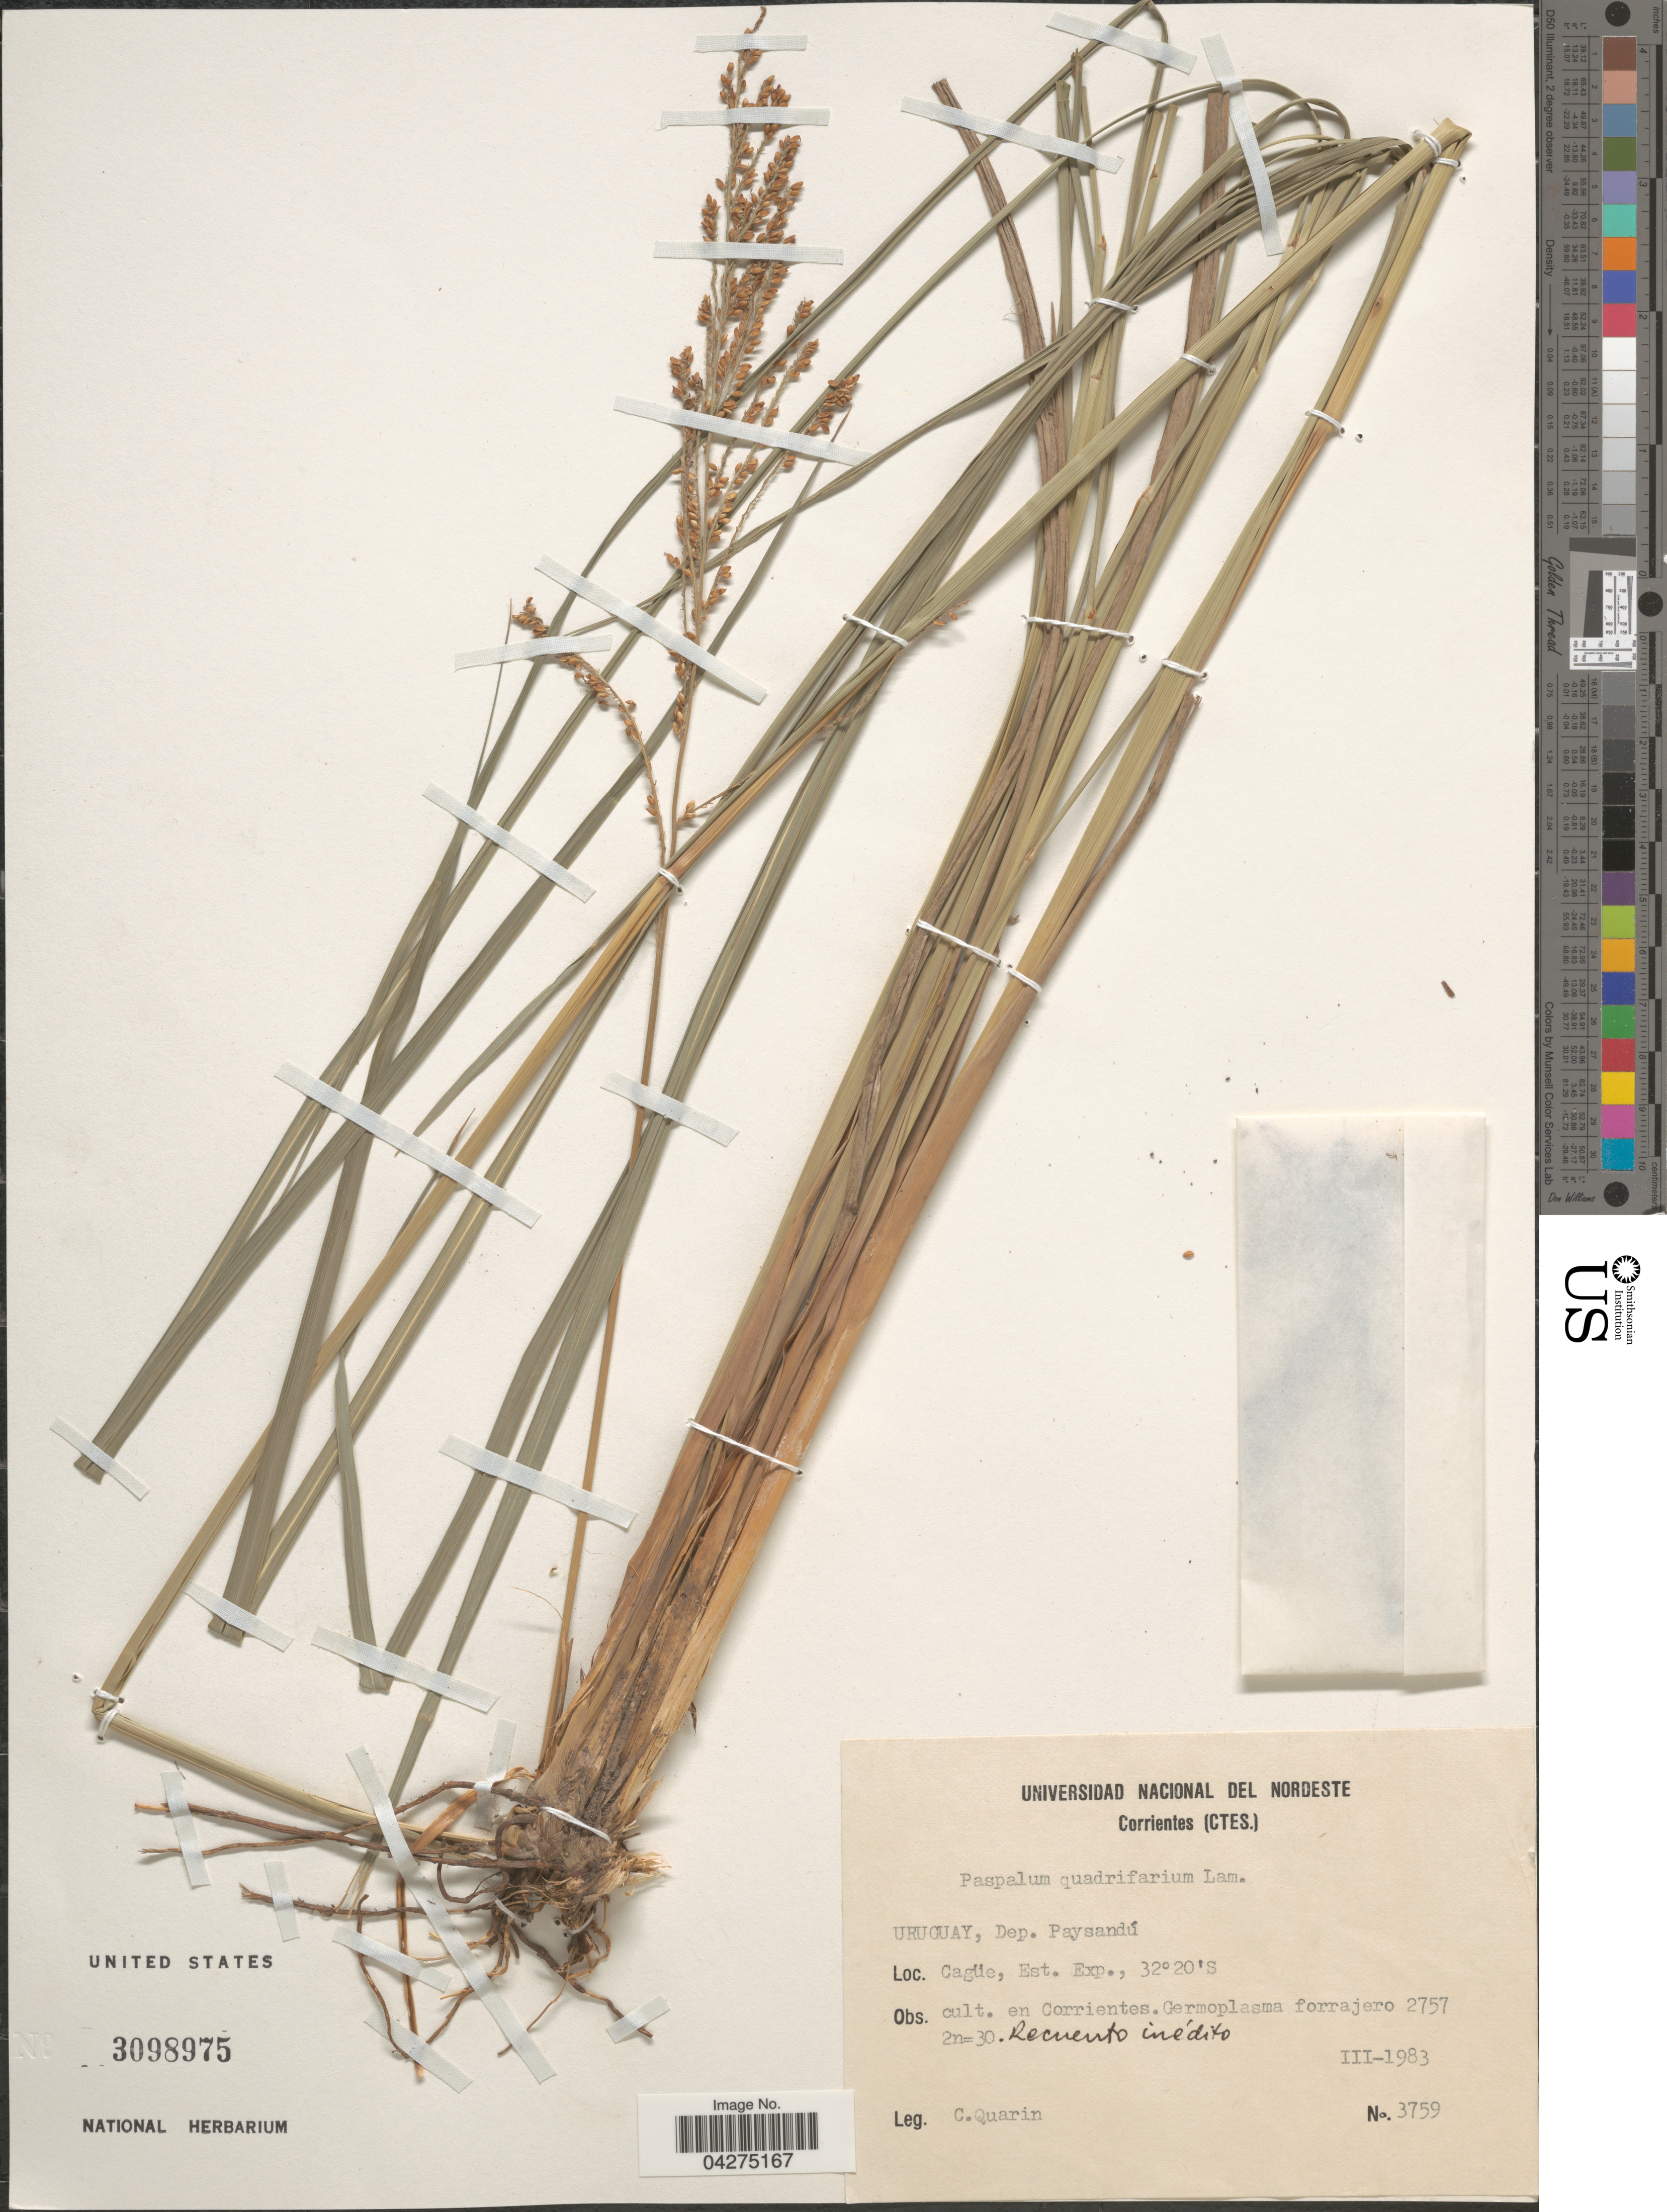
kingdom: Plantae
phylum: Tracheophyta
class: Liliopsida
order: Poales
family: Poaceae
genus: Paspalum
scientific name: Paspalum quadrifarium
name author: Lam.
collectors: C. Quarin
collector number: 3759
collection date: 1983-03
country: Argentina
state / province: Corrientes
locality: En Corrientes.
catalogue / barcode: US 3098975